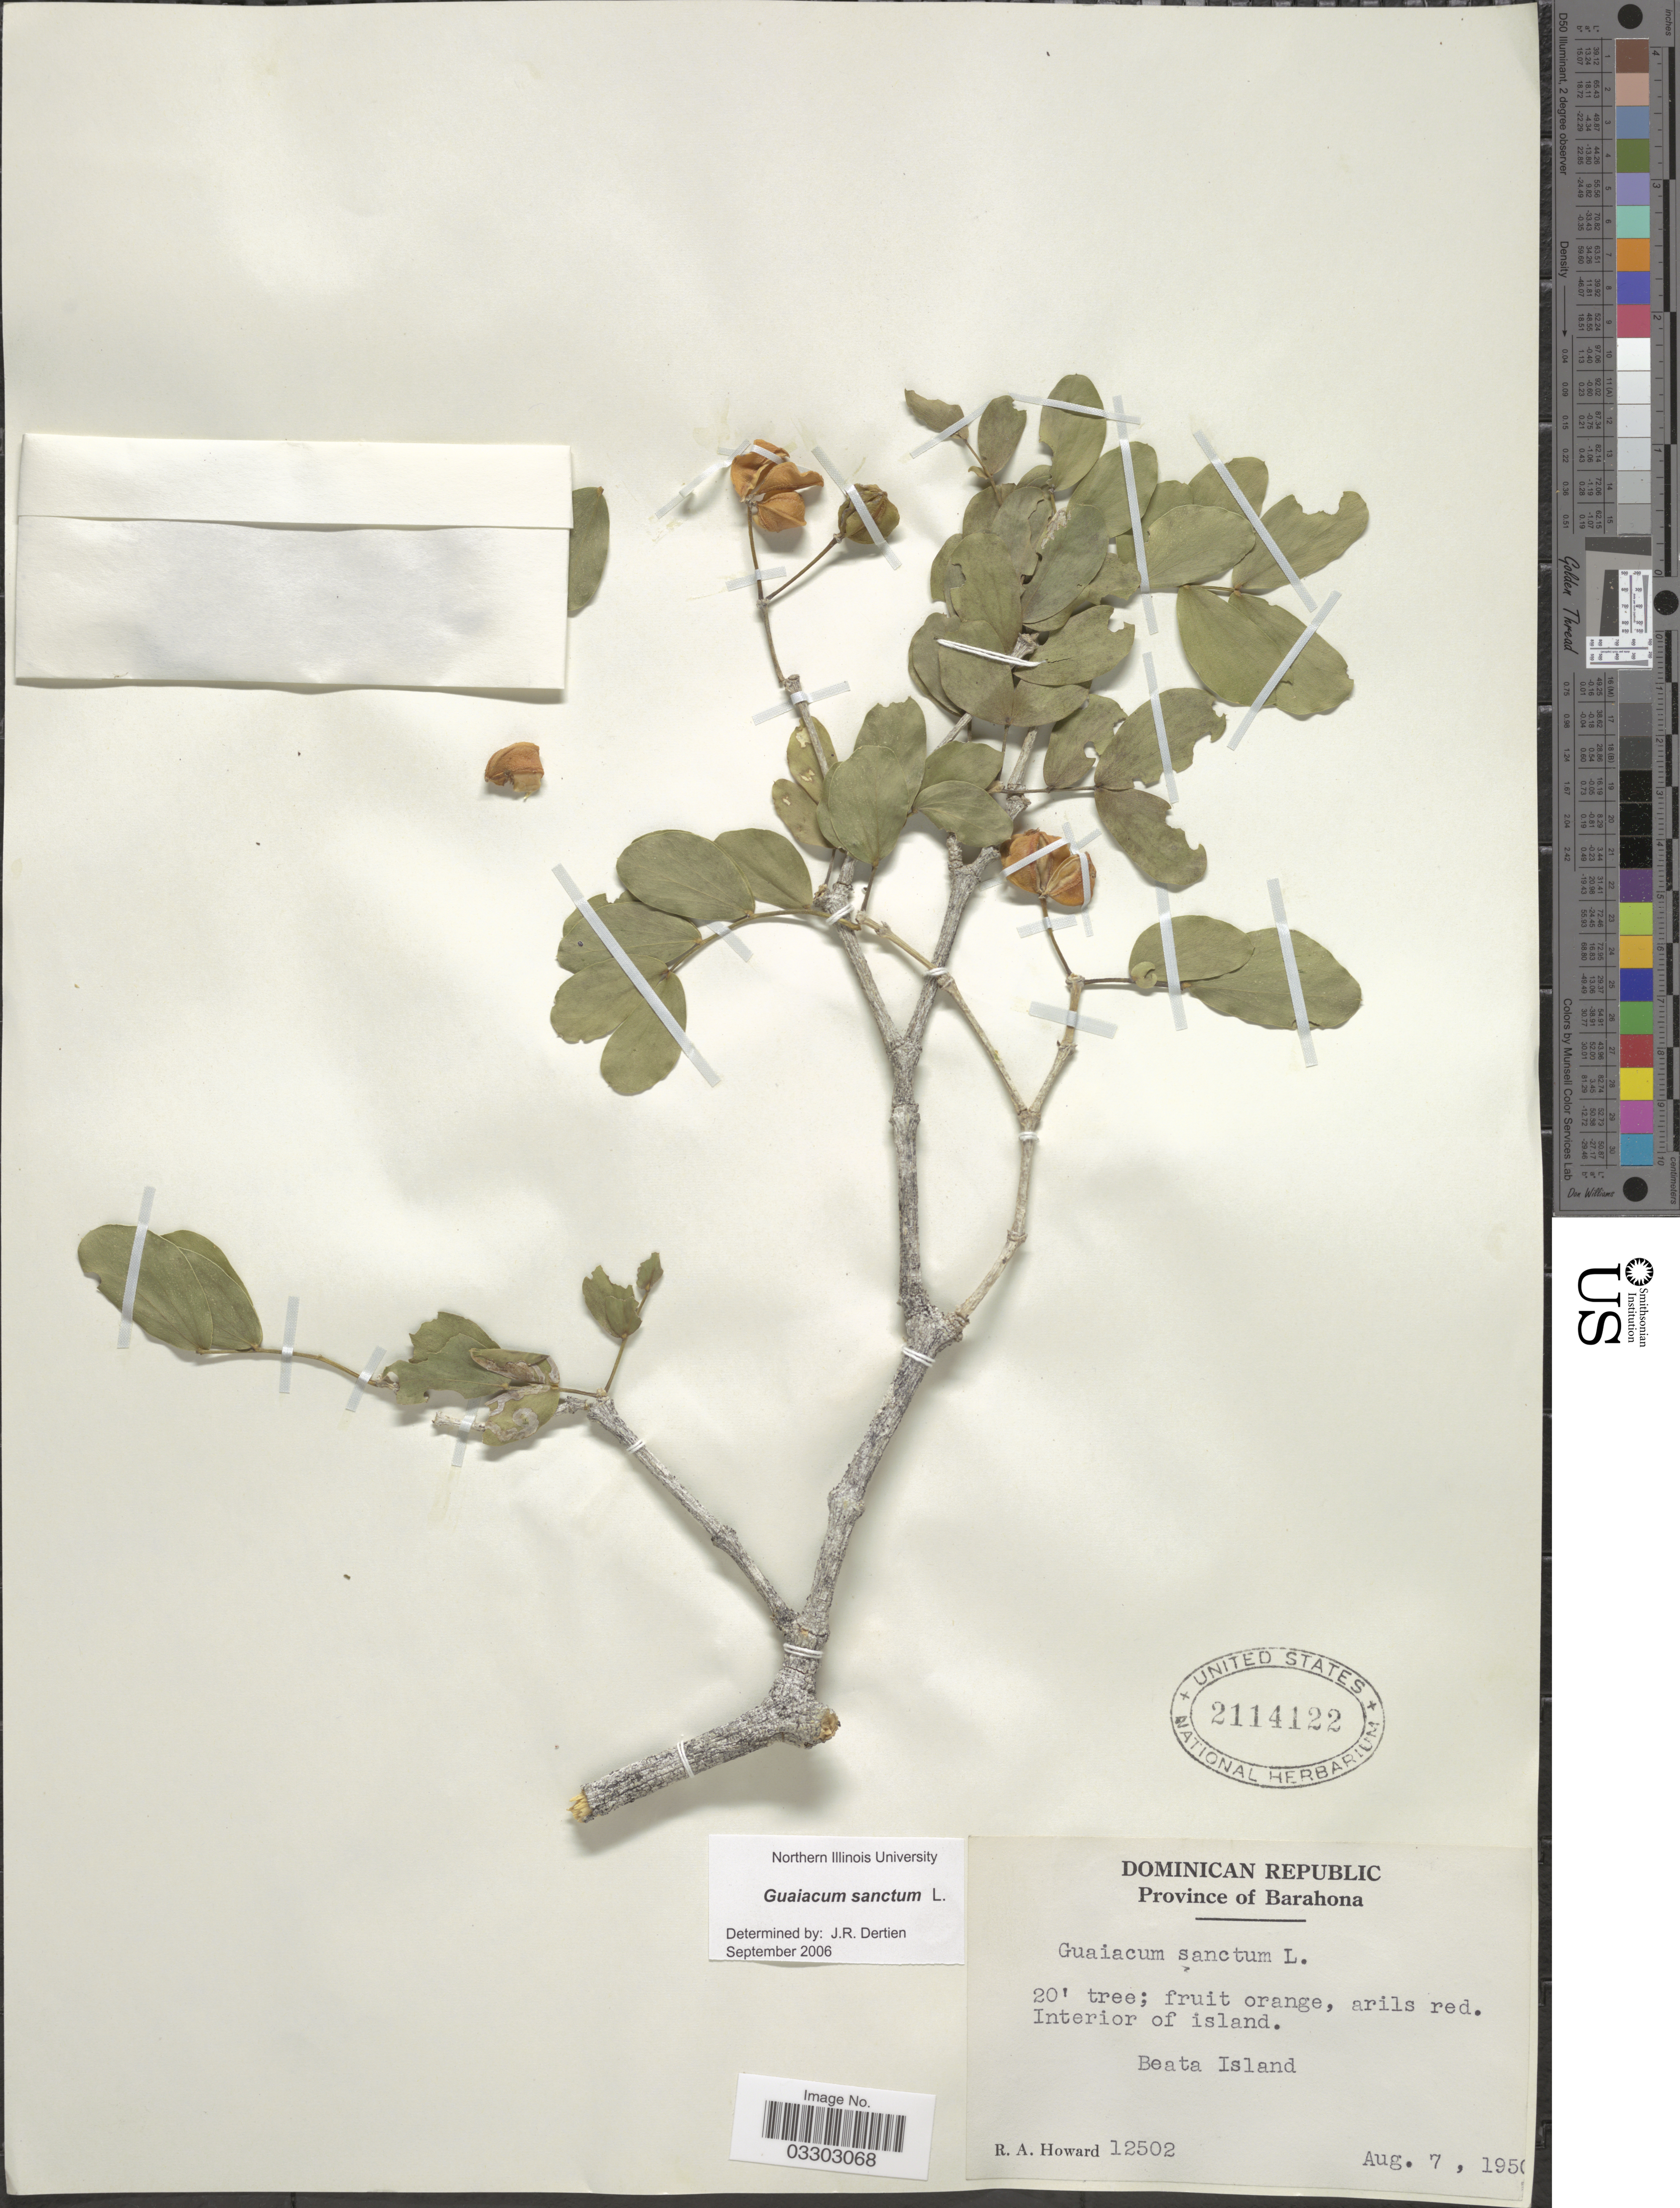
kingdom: Plantae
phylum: Tracheophyta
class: Magnoliopsida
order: Zygophyllales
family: Zygophyllaceae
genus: Guaiacum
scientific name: Guaiacum sanctum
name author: L.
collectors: R. A. Howard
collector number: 12502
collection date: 1950-08-07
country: Dominican Republic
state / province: Barahona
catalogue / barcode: US 2114122